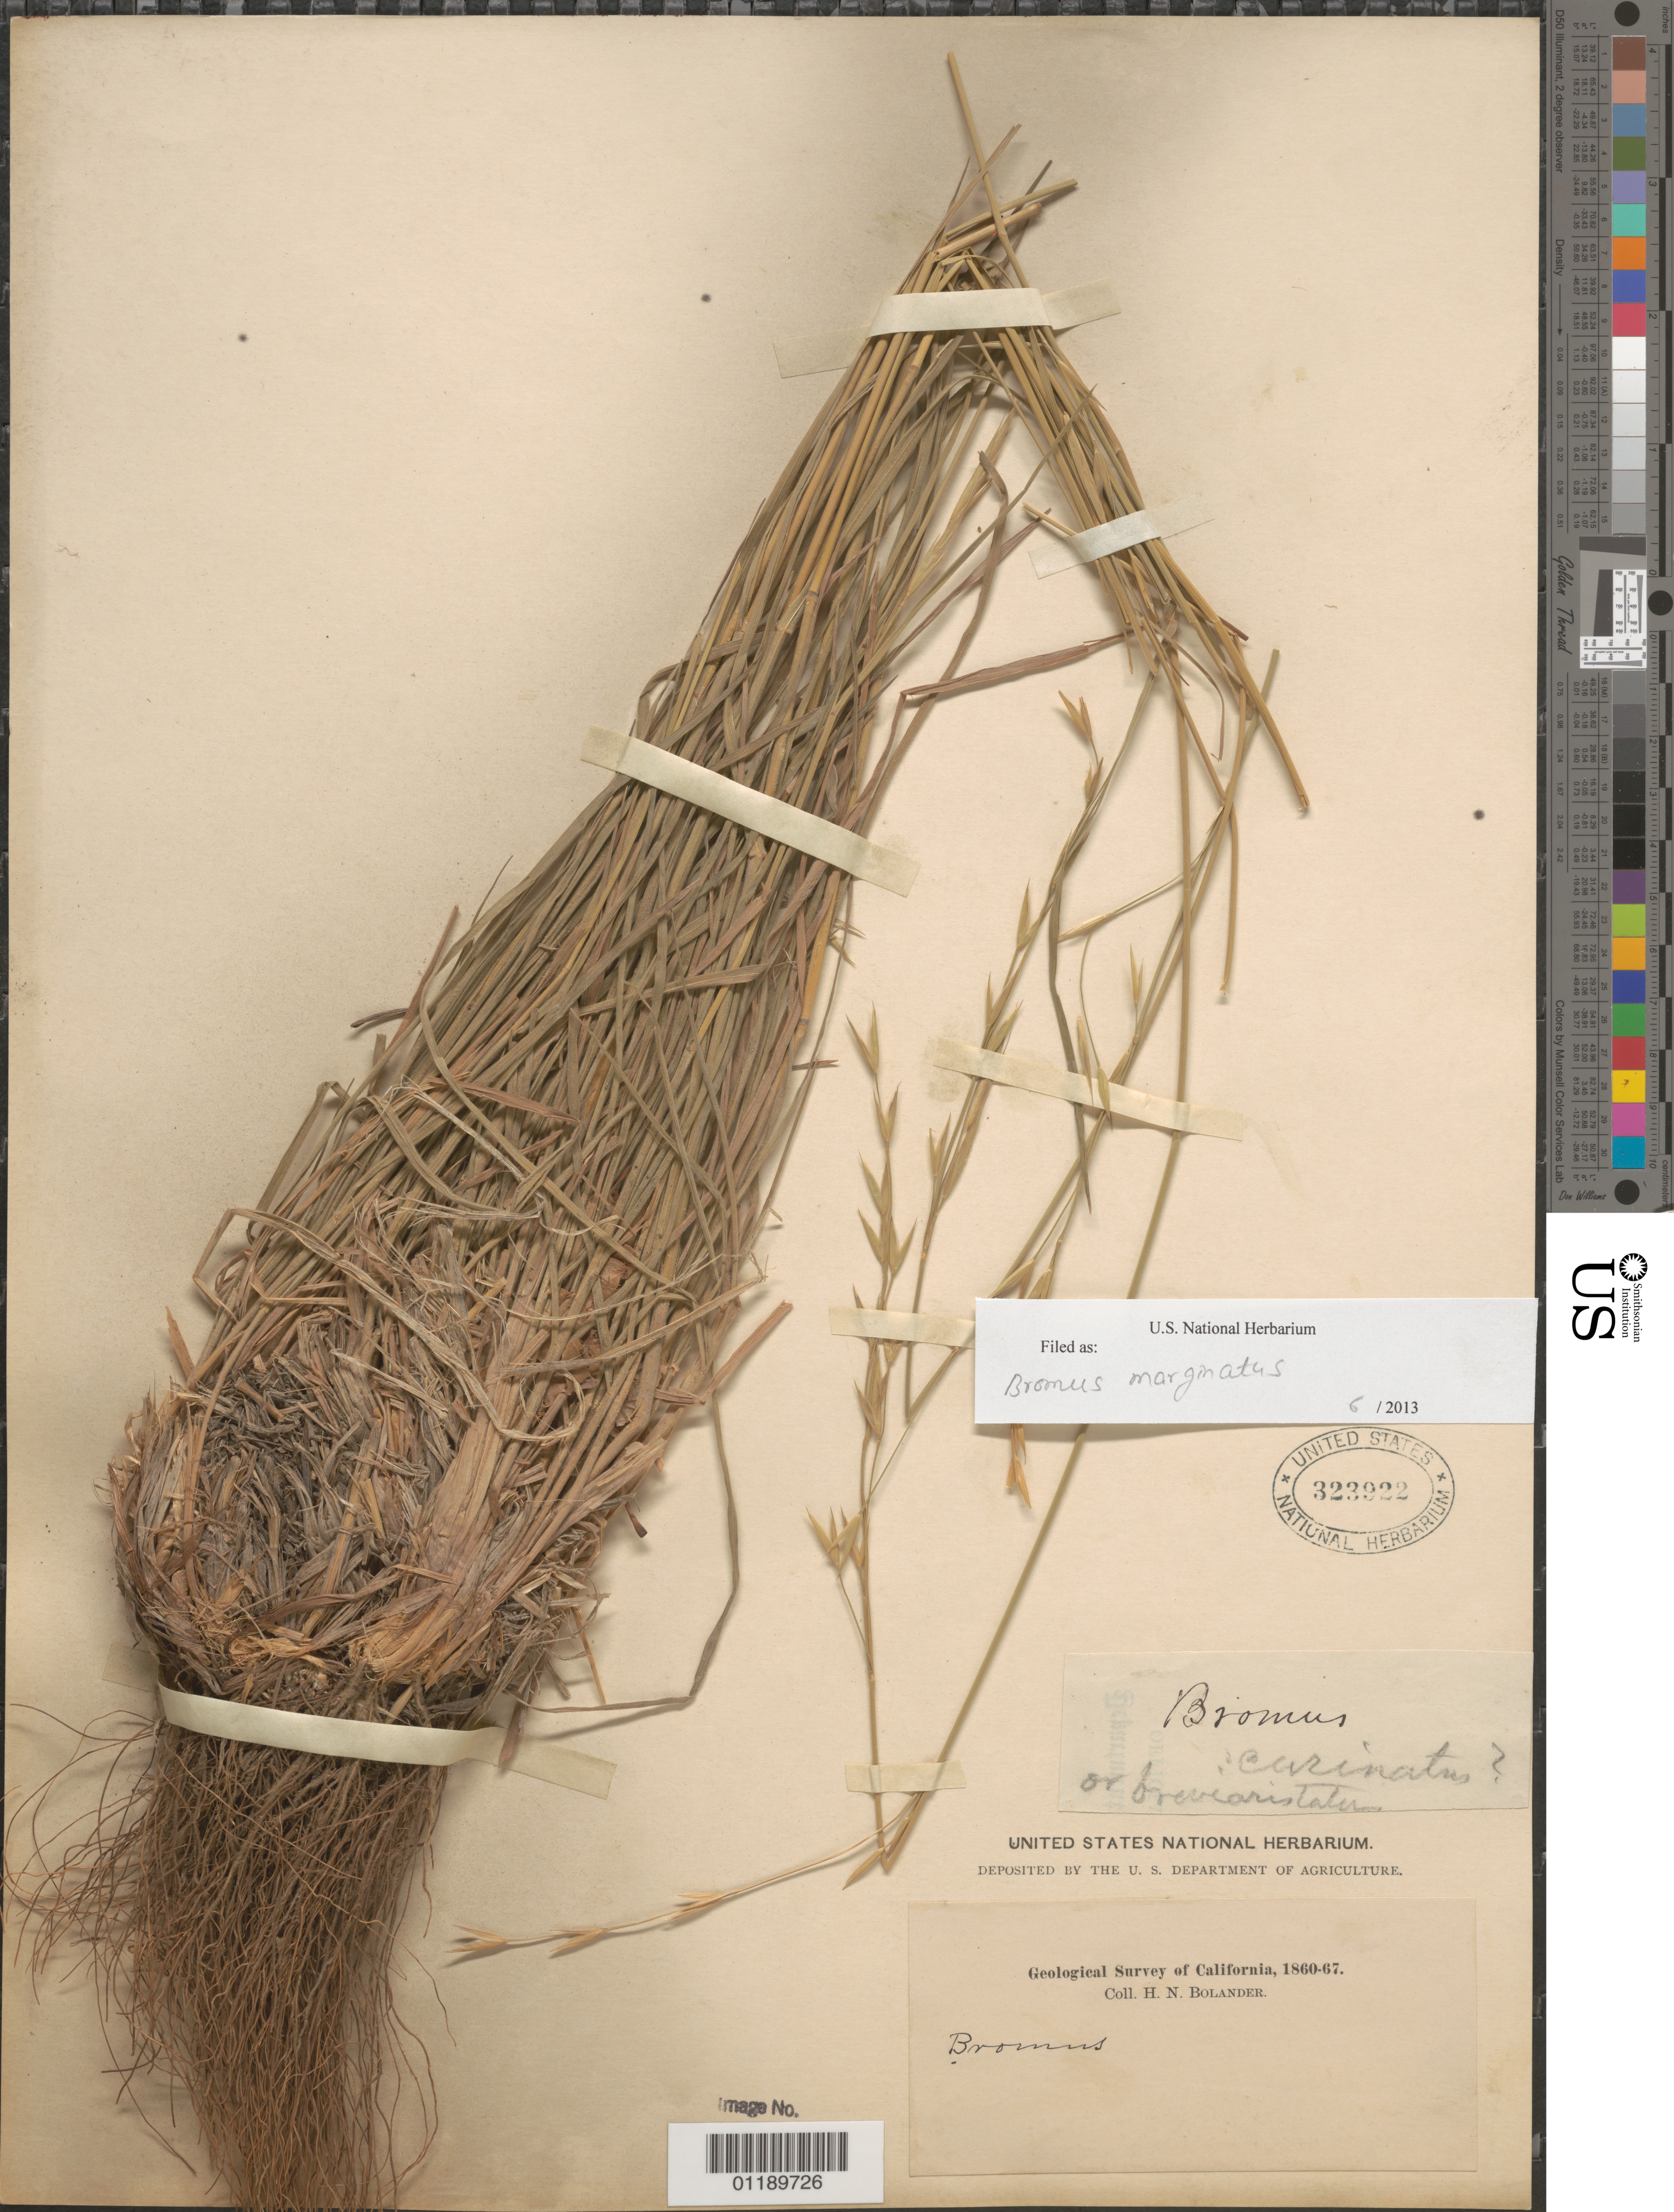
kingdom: Plantae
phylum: Tracheophyta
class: Liliopsida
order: Poales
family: Poaceae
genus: Bromus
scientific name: Bromus marginatus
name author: Nees ex Steud.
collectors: H. Bolander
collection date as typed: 1860 to -- -- 1867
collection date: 1860/1867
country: United States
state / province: California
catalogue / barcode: US 323922